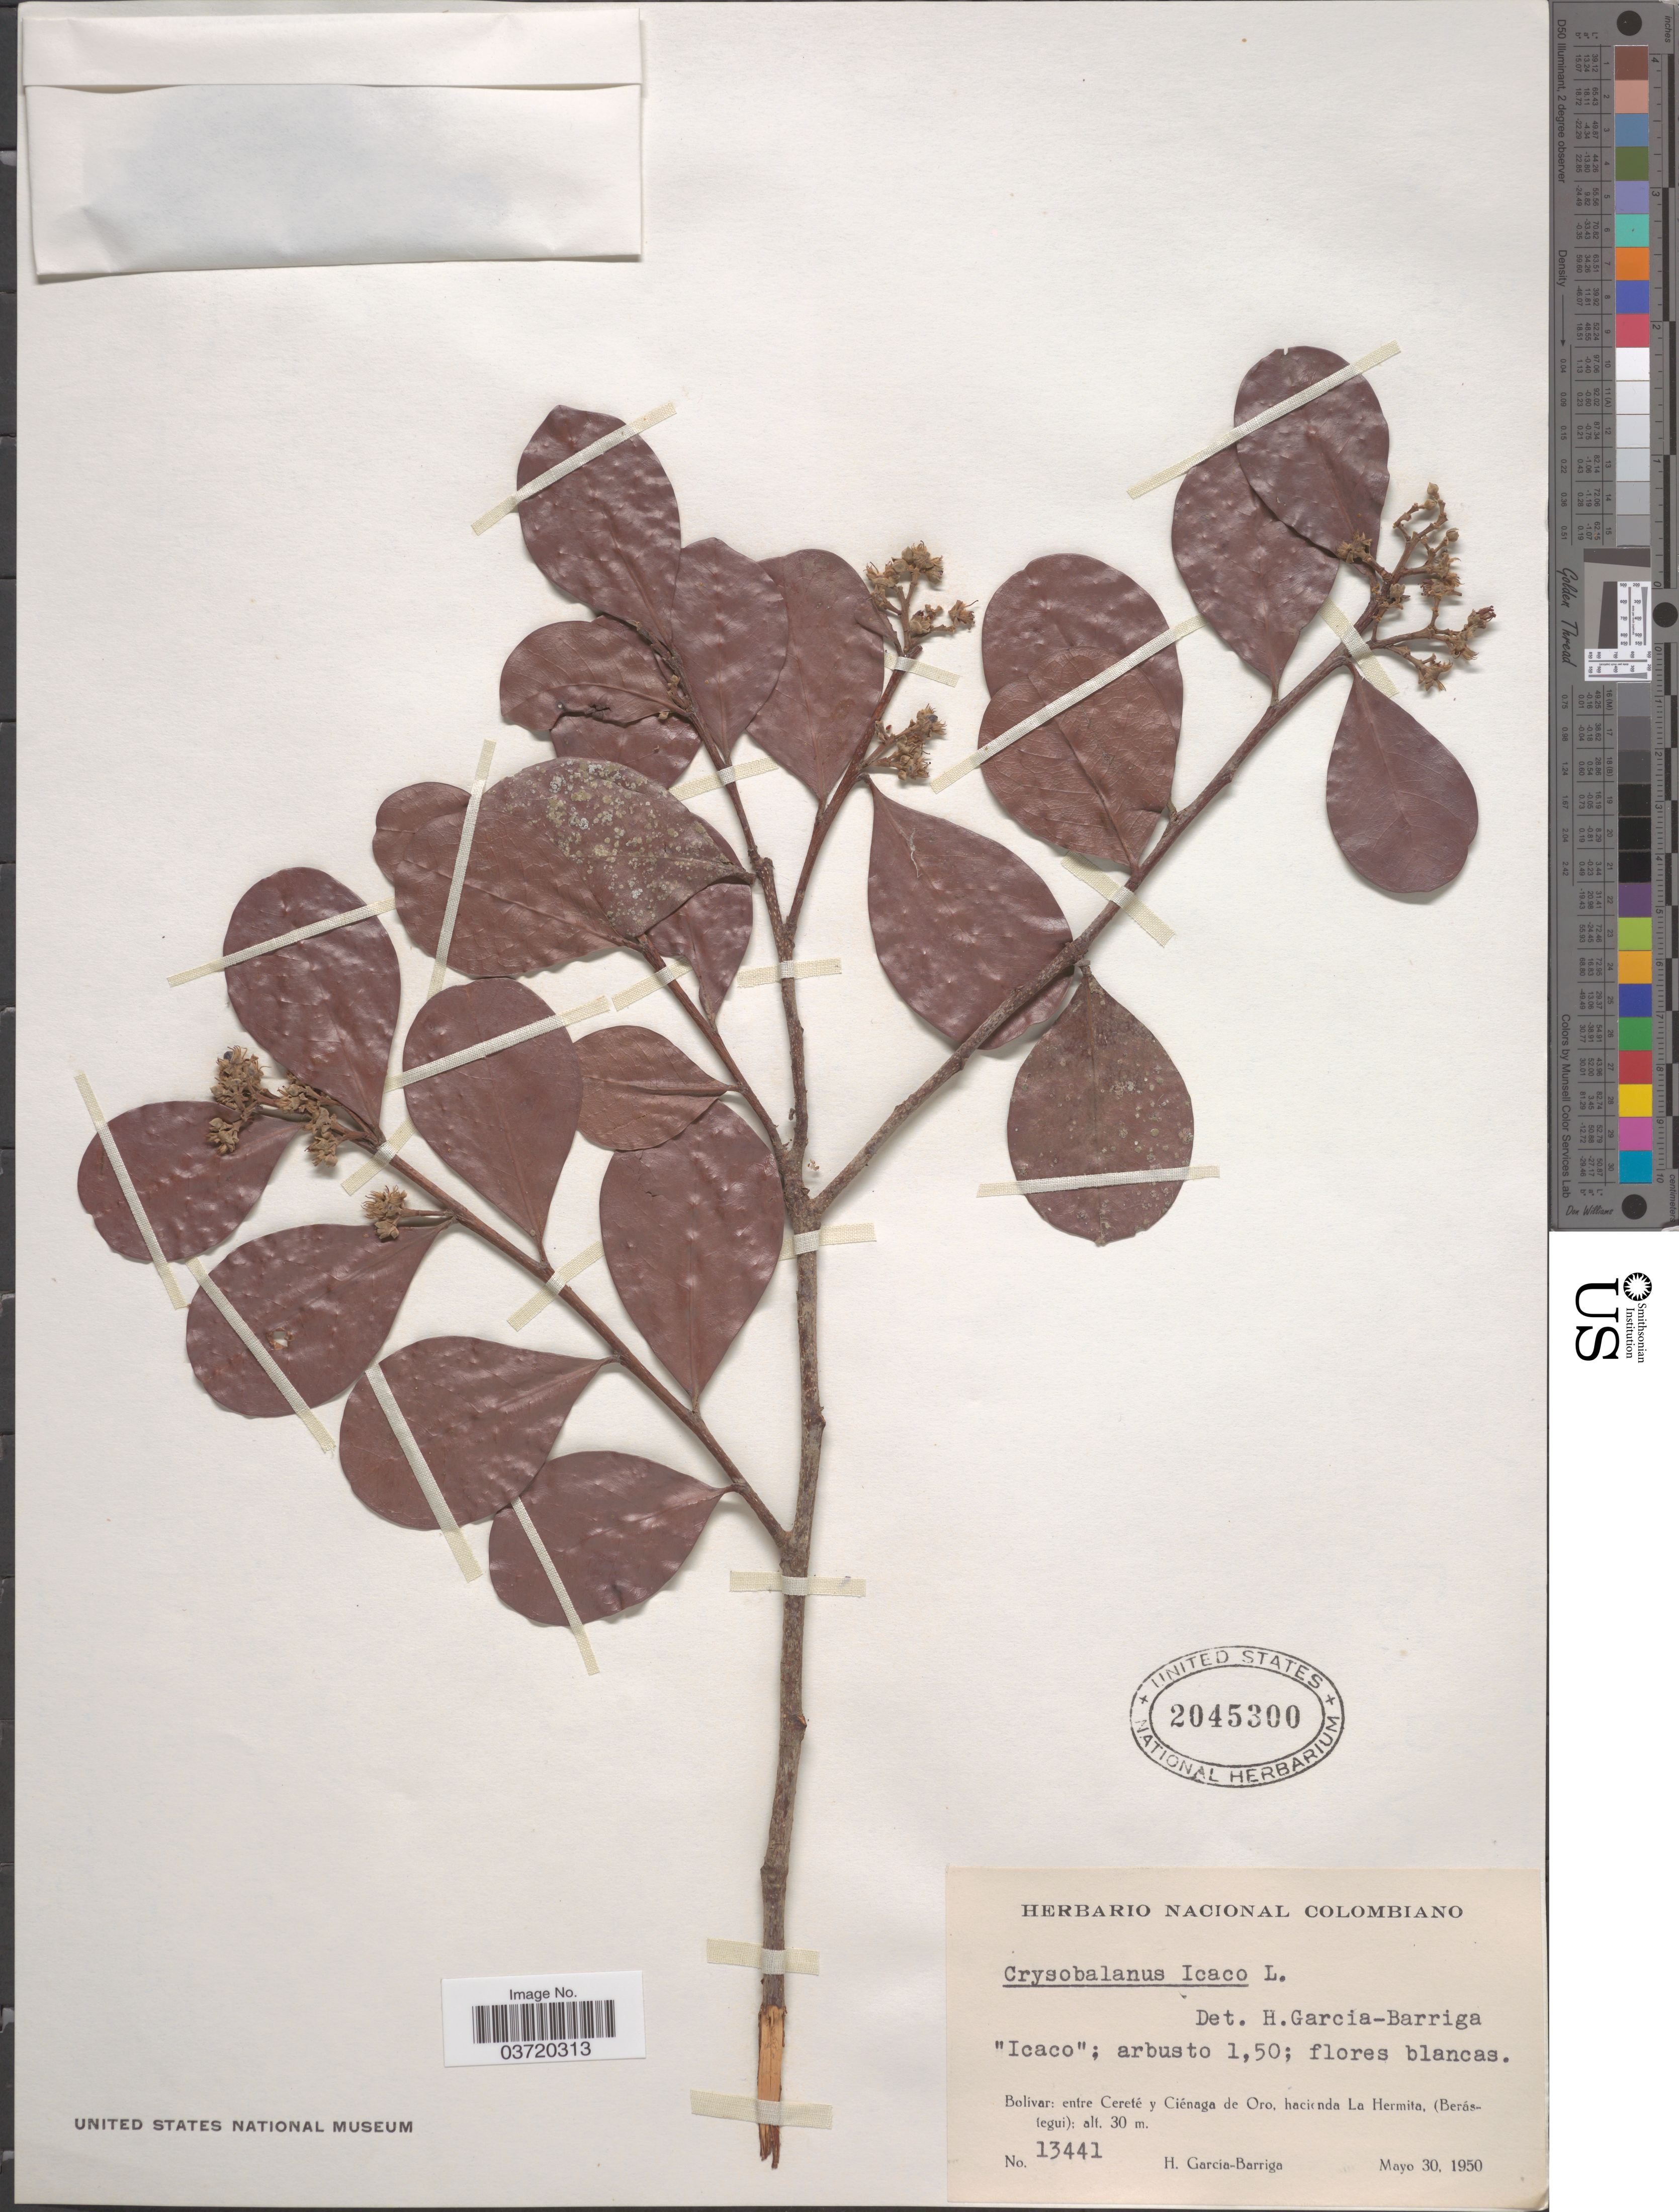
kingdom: Plantae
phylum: Tracheophyta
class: Magnoliopsida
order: Malpighiales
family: Chrysobalanaceae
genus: Chrysobalanus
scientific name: Chrysobalanus icaco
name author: L.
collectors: H. García Barriga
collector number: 13441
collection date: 1950-05-30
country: Colombia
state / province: Bolívar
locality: Entre Cereté y Ciénaga de Oro, hacienda La Hermita, (Berásíegui).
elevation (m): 30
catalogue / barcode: US 2045300